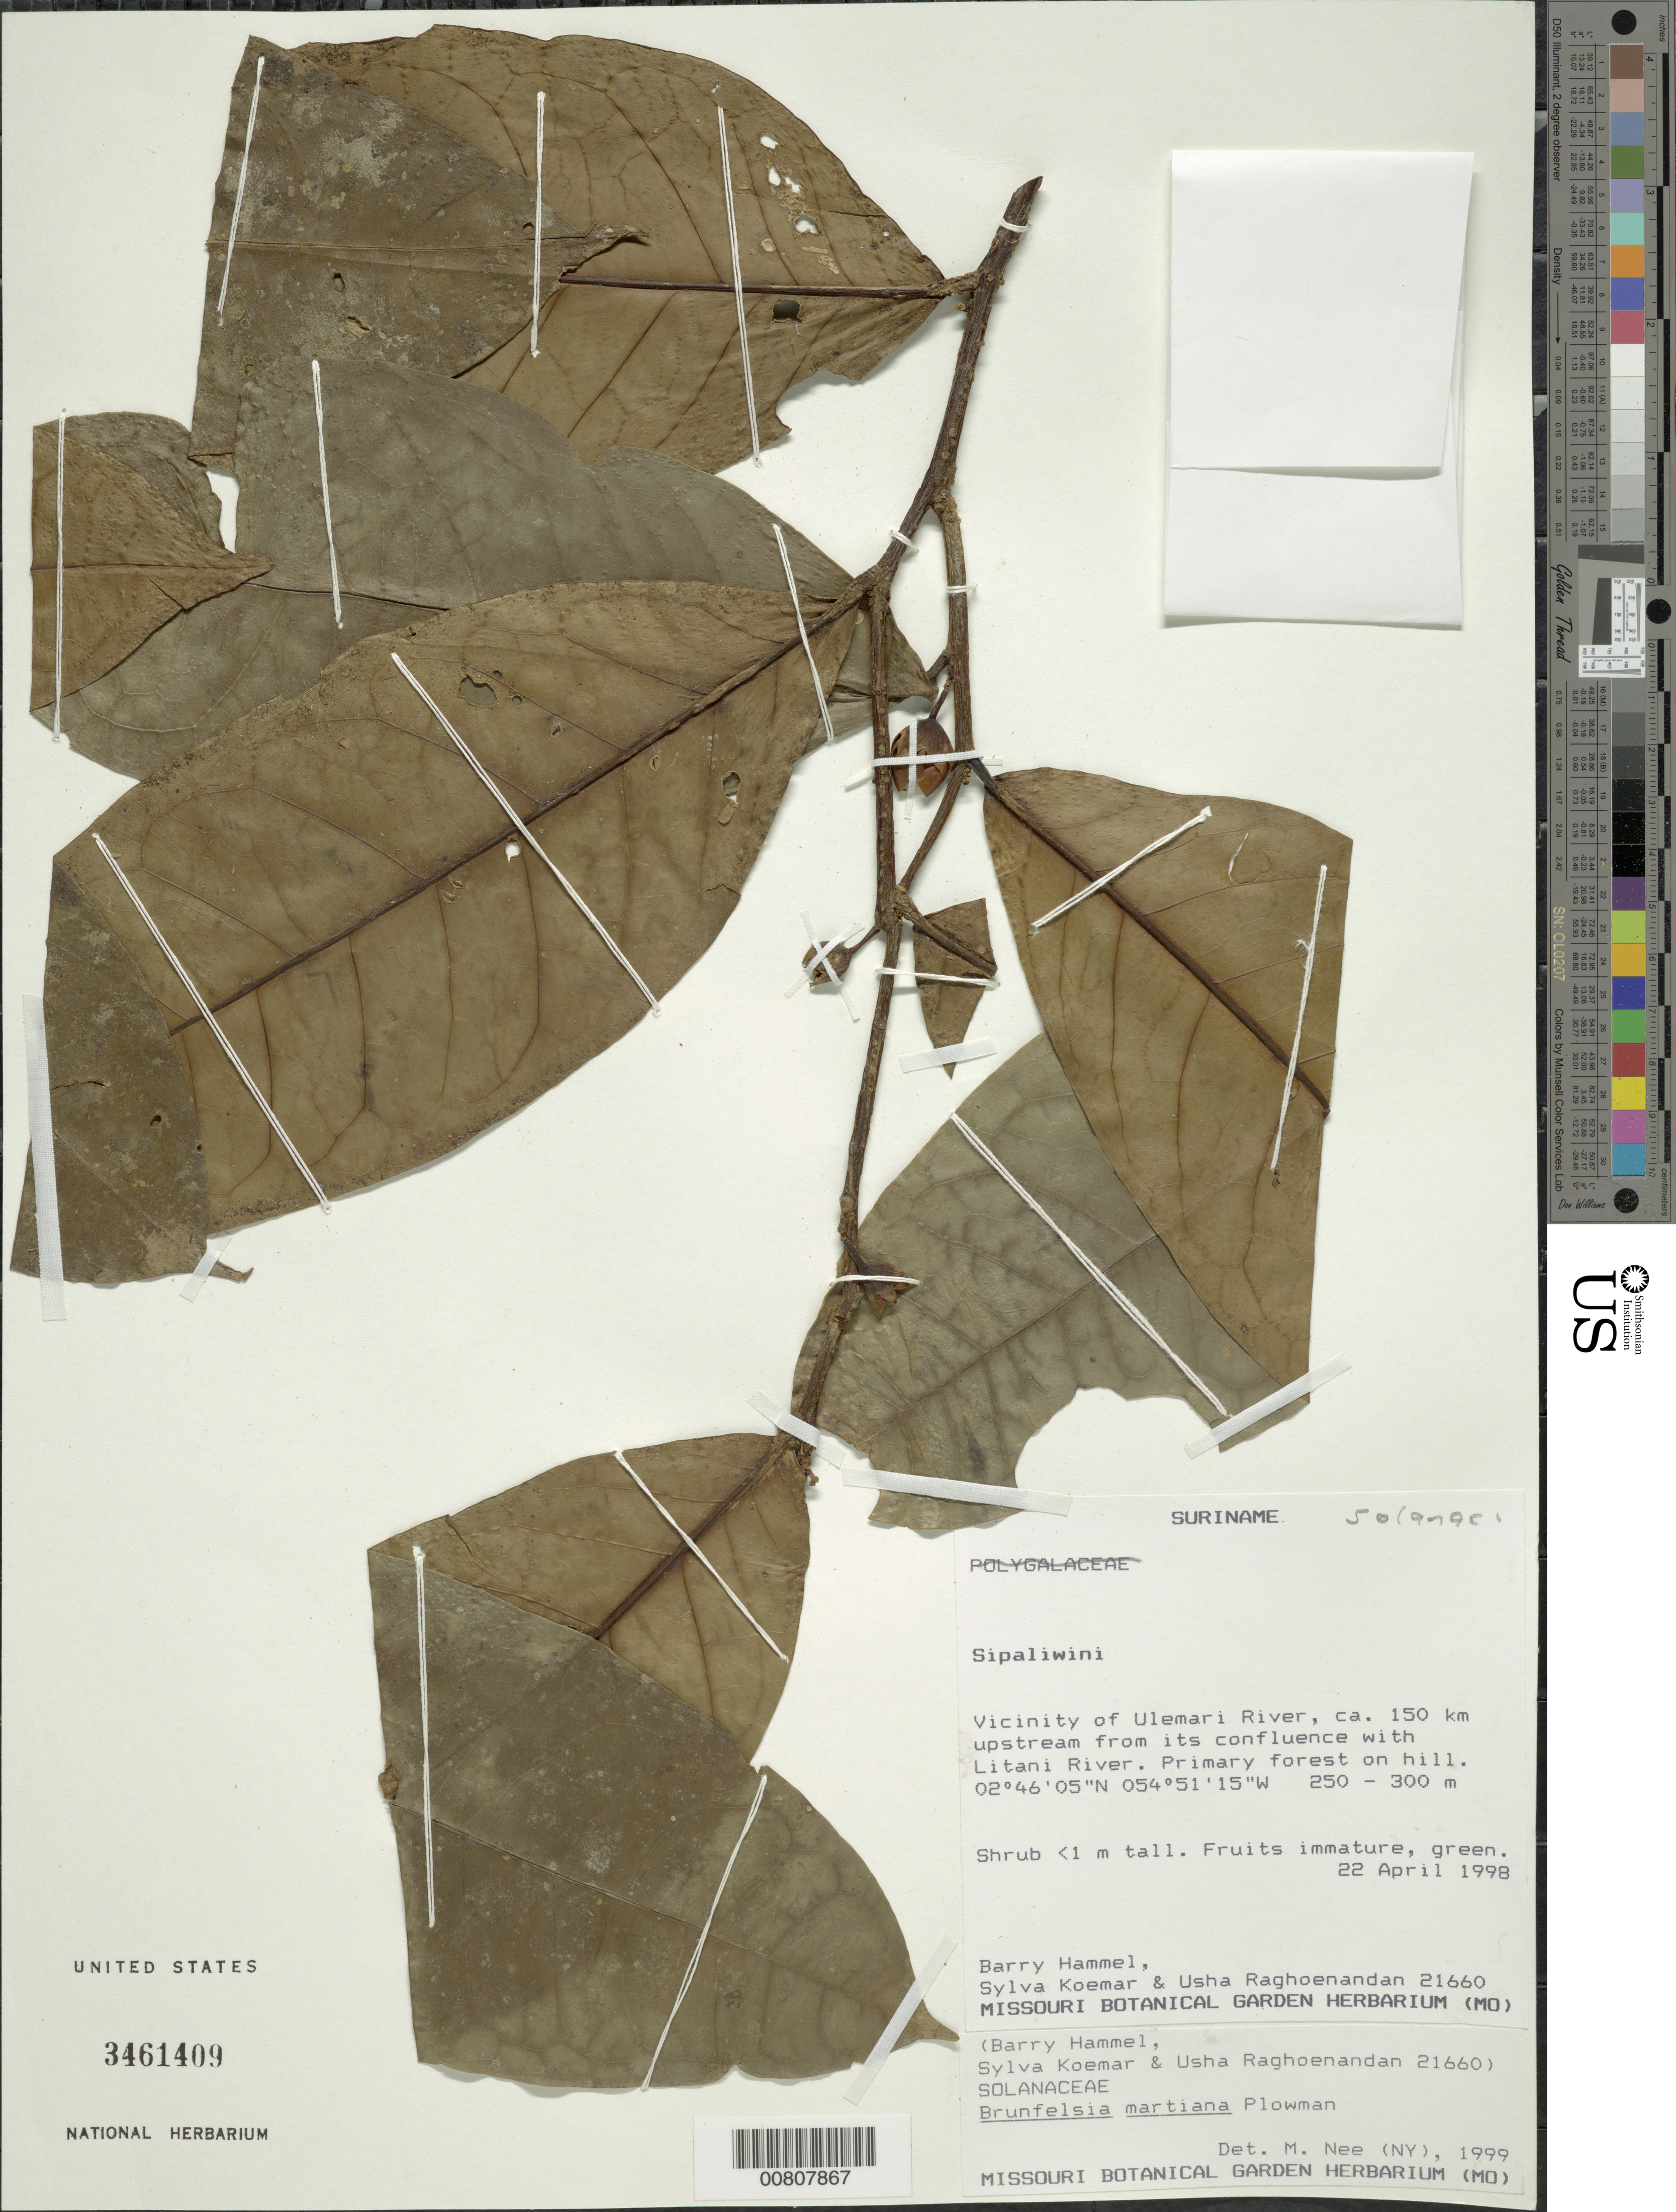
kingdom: Plantae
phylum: Tracheophyta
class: Magnoliopsida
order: Solanales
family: Solanaceae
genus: Brunfelsia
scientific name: Brunfelsia martiana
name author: Plowman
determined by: Nee, Michael H.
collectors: B. Hammel, S. Koemar & U. Raghoenandan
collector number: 21660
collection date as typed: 22-Apr-98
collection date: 1998-04-22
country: Suriname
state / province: Sipaliwini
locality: Ulemari R., ca. 150 km upstream from confl. with Litani R.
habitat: Primary forest on hill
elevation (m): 250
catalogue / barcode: US 3461409